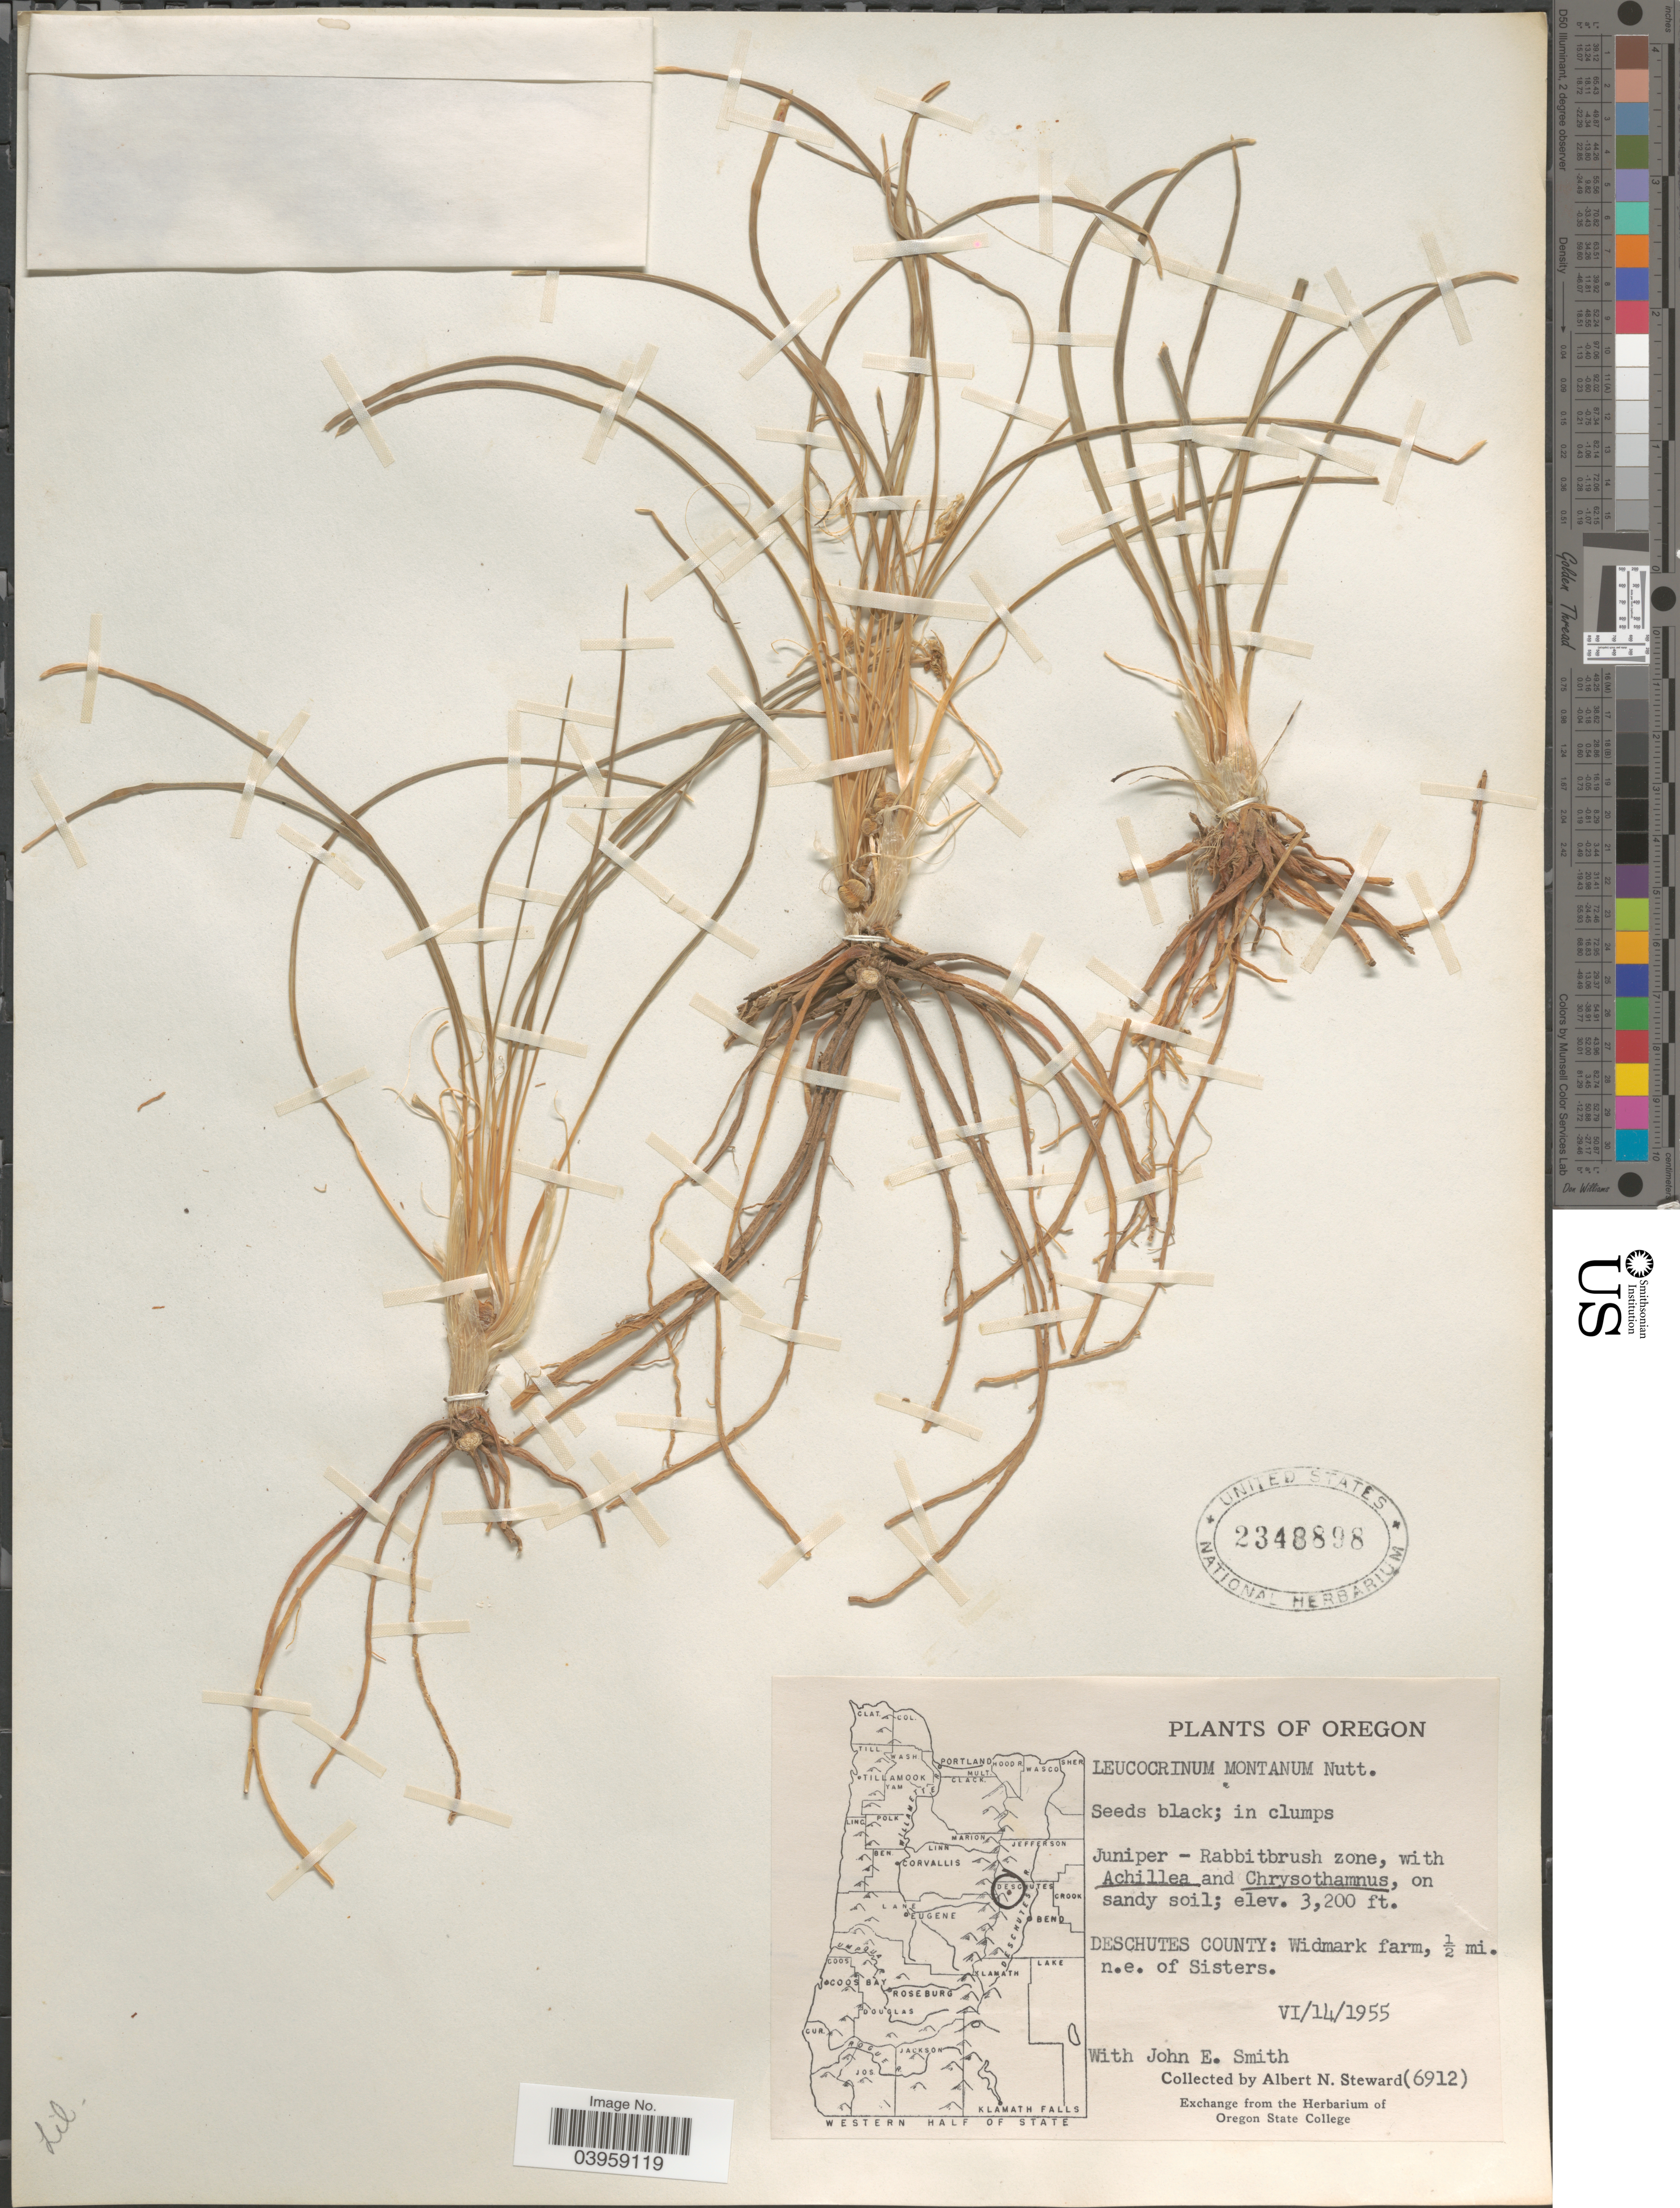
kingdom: Plantae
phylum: Tracheophyta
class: Liliopsida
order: Asparagales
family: Asparagaceae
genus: Leucocrinum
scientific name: Leucocrinum montanum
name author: Nutt.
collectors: A. N. Steward & J. Smith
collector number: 6912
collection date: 1955-06-14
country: United States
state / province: Oregon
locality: Deschutes County: Widmark farm, ½ mi. n.e. of Sisters.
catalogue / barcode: US 2348898